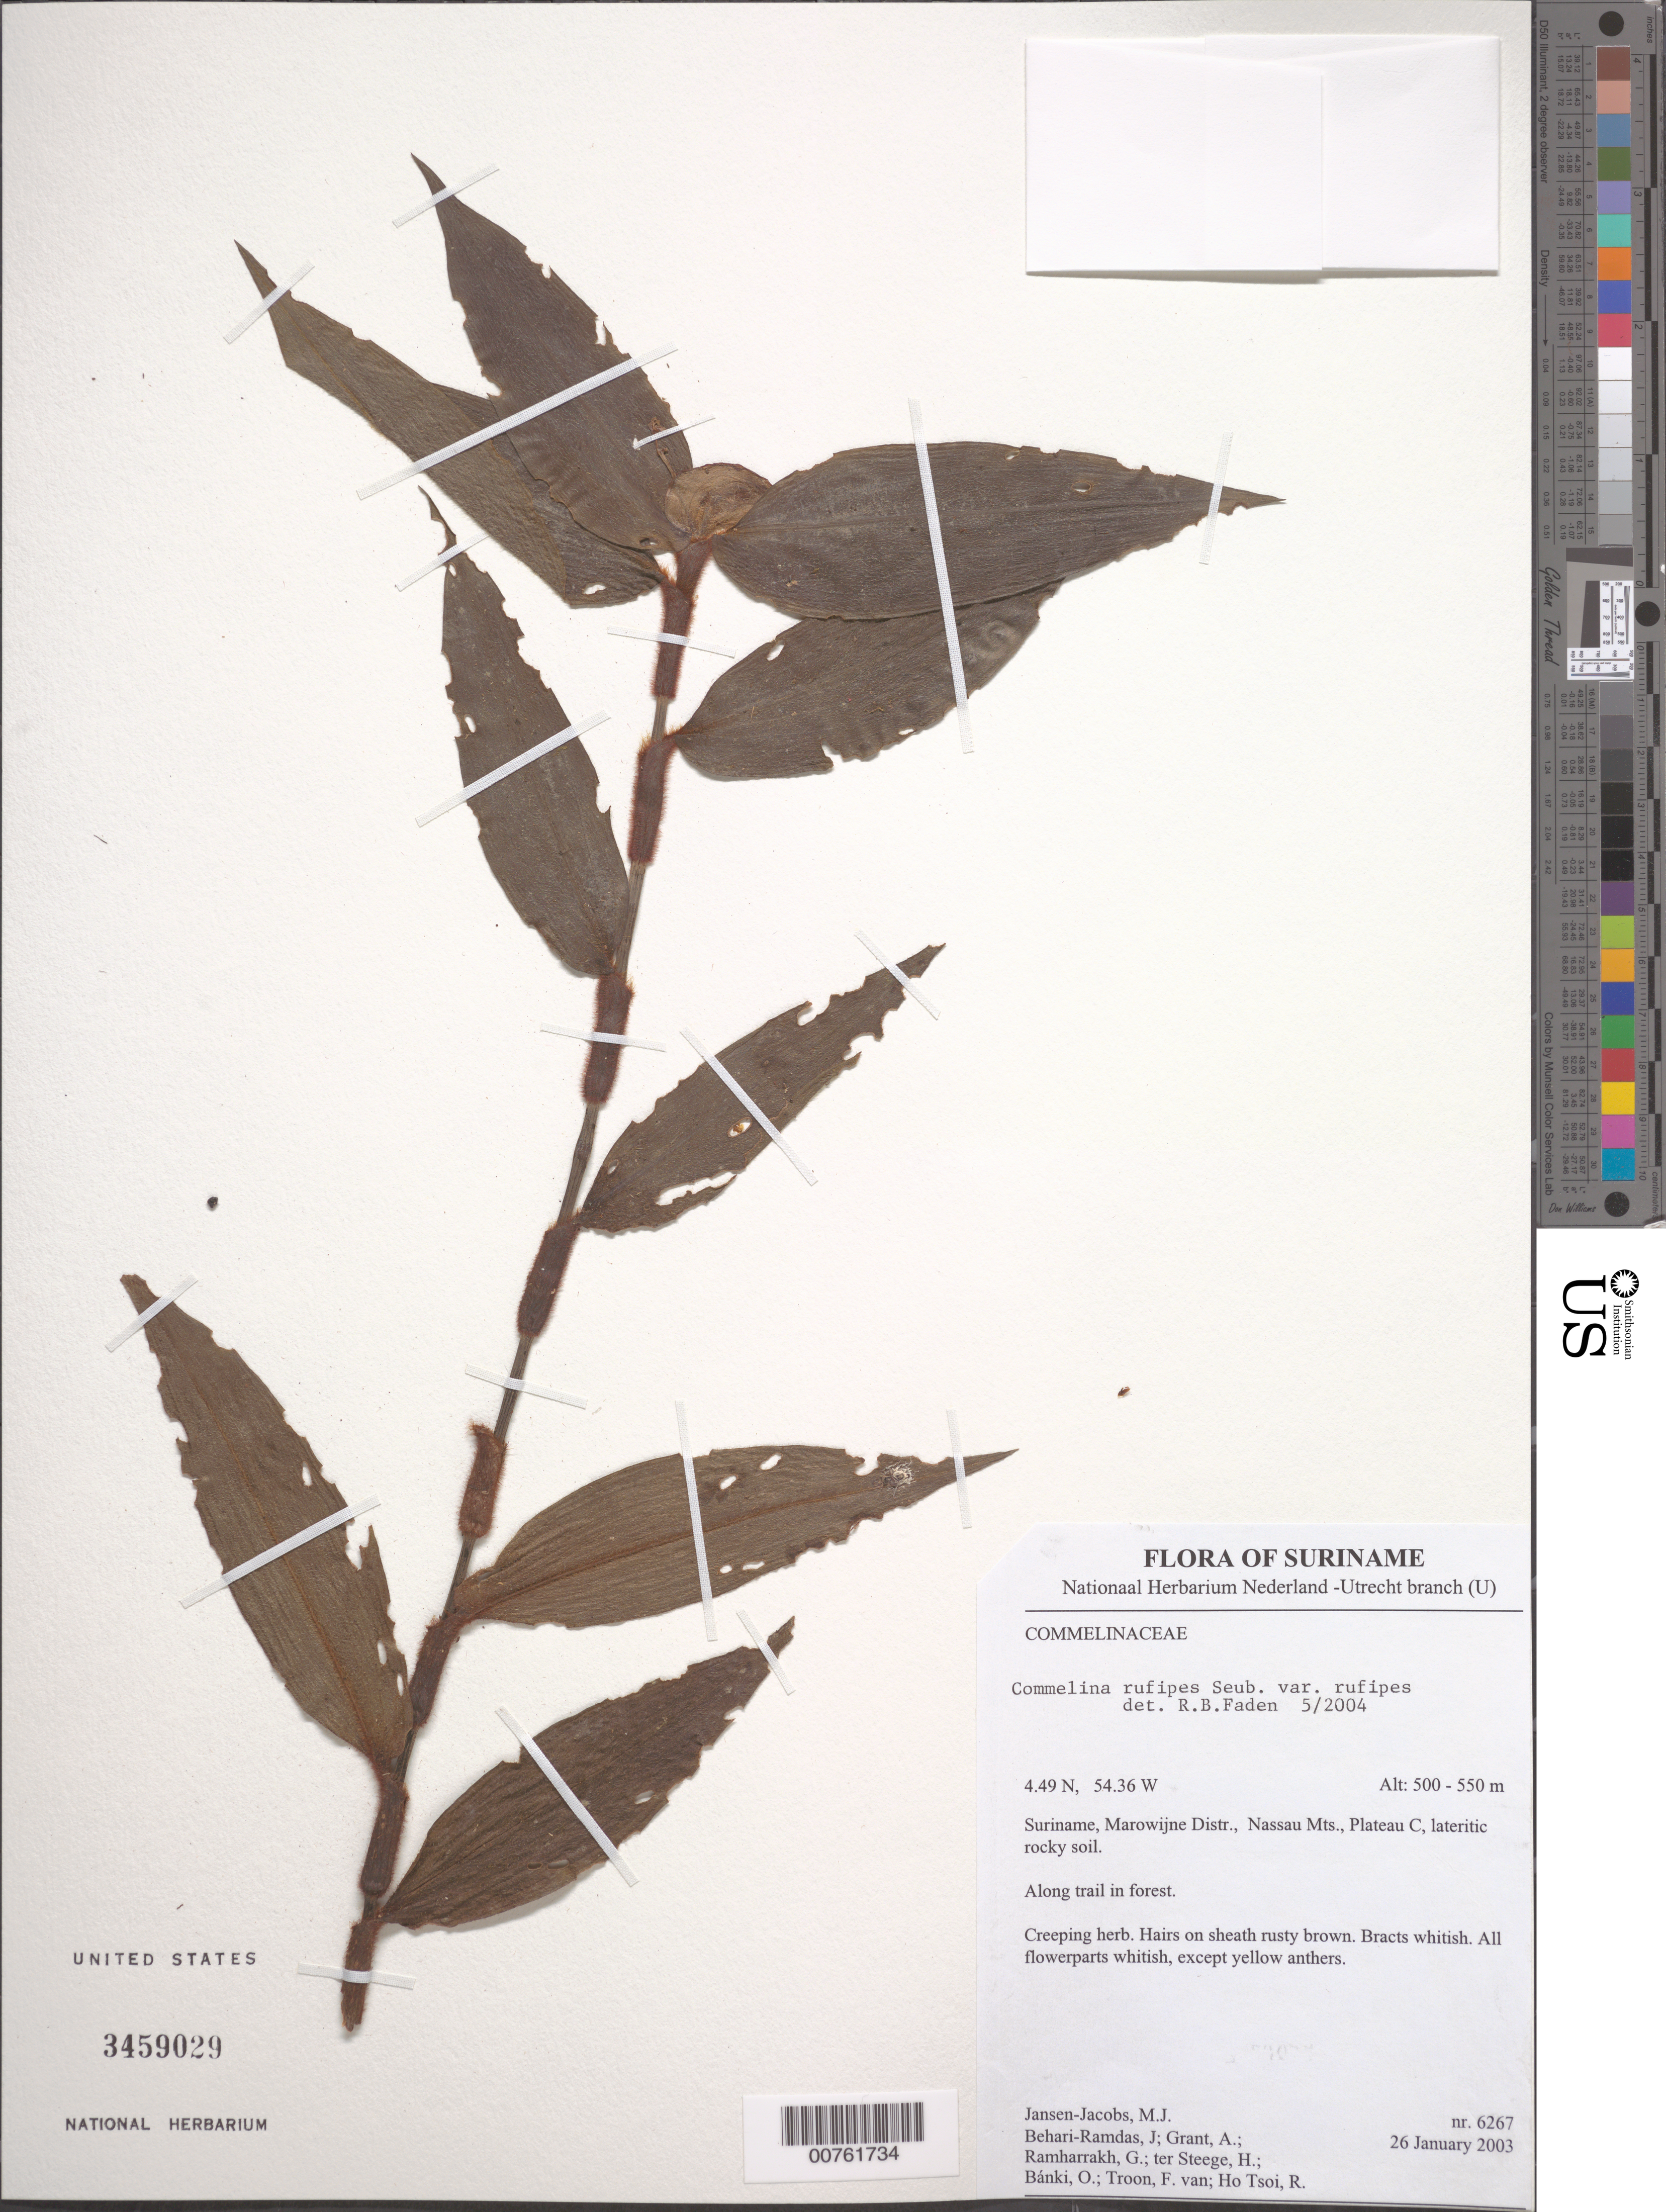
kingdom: Plantae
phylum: Tracheophyta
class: Liliopsida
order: Commelinales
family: Commelinaceae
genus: Commelina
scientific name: Commelina rufipes var. rufipes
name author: Seub.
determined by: Faden, Robert B., (US), Smithsonian Institution - National Museum of Natural History (UNITED STATES)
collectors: M. J. Jansen-Jacobs, J. Behari-Ramdas, A. Grant, G. Ramharrakh, H. ter Steege, O. Bánki, F. Troon & R. Ho Tsoi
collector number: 6267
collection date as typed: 26 Jan 2003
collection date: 2003-01-26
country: Suriname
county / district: Marowijne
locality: Nassau Mts., Plateau C, lateritic rocky soil.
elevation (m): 500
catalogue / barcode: US 3459029